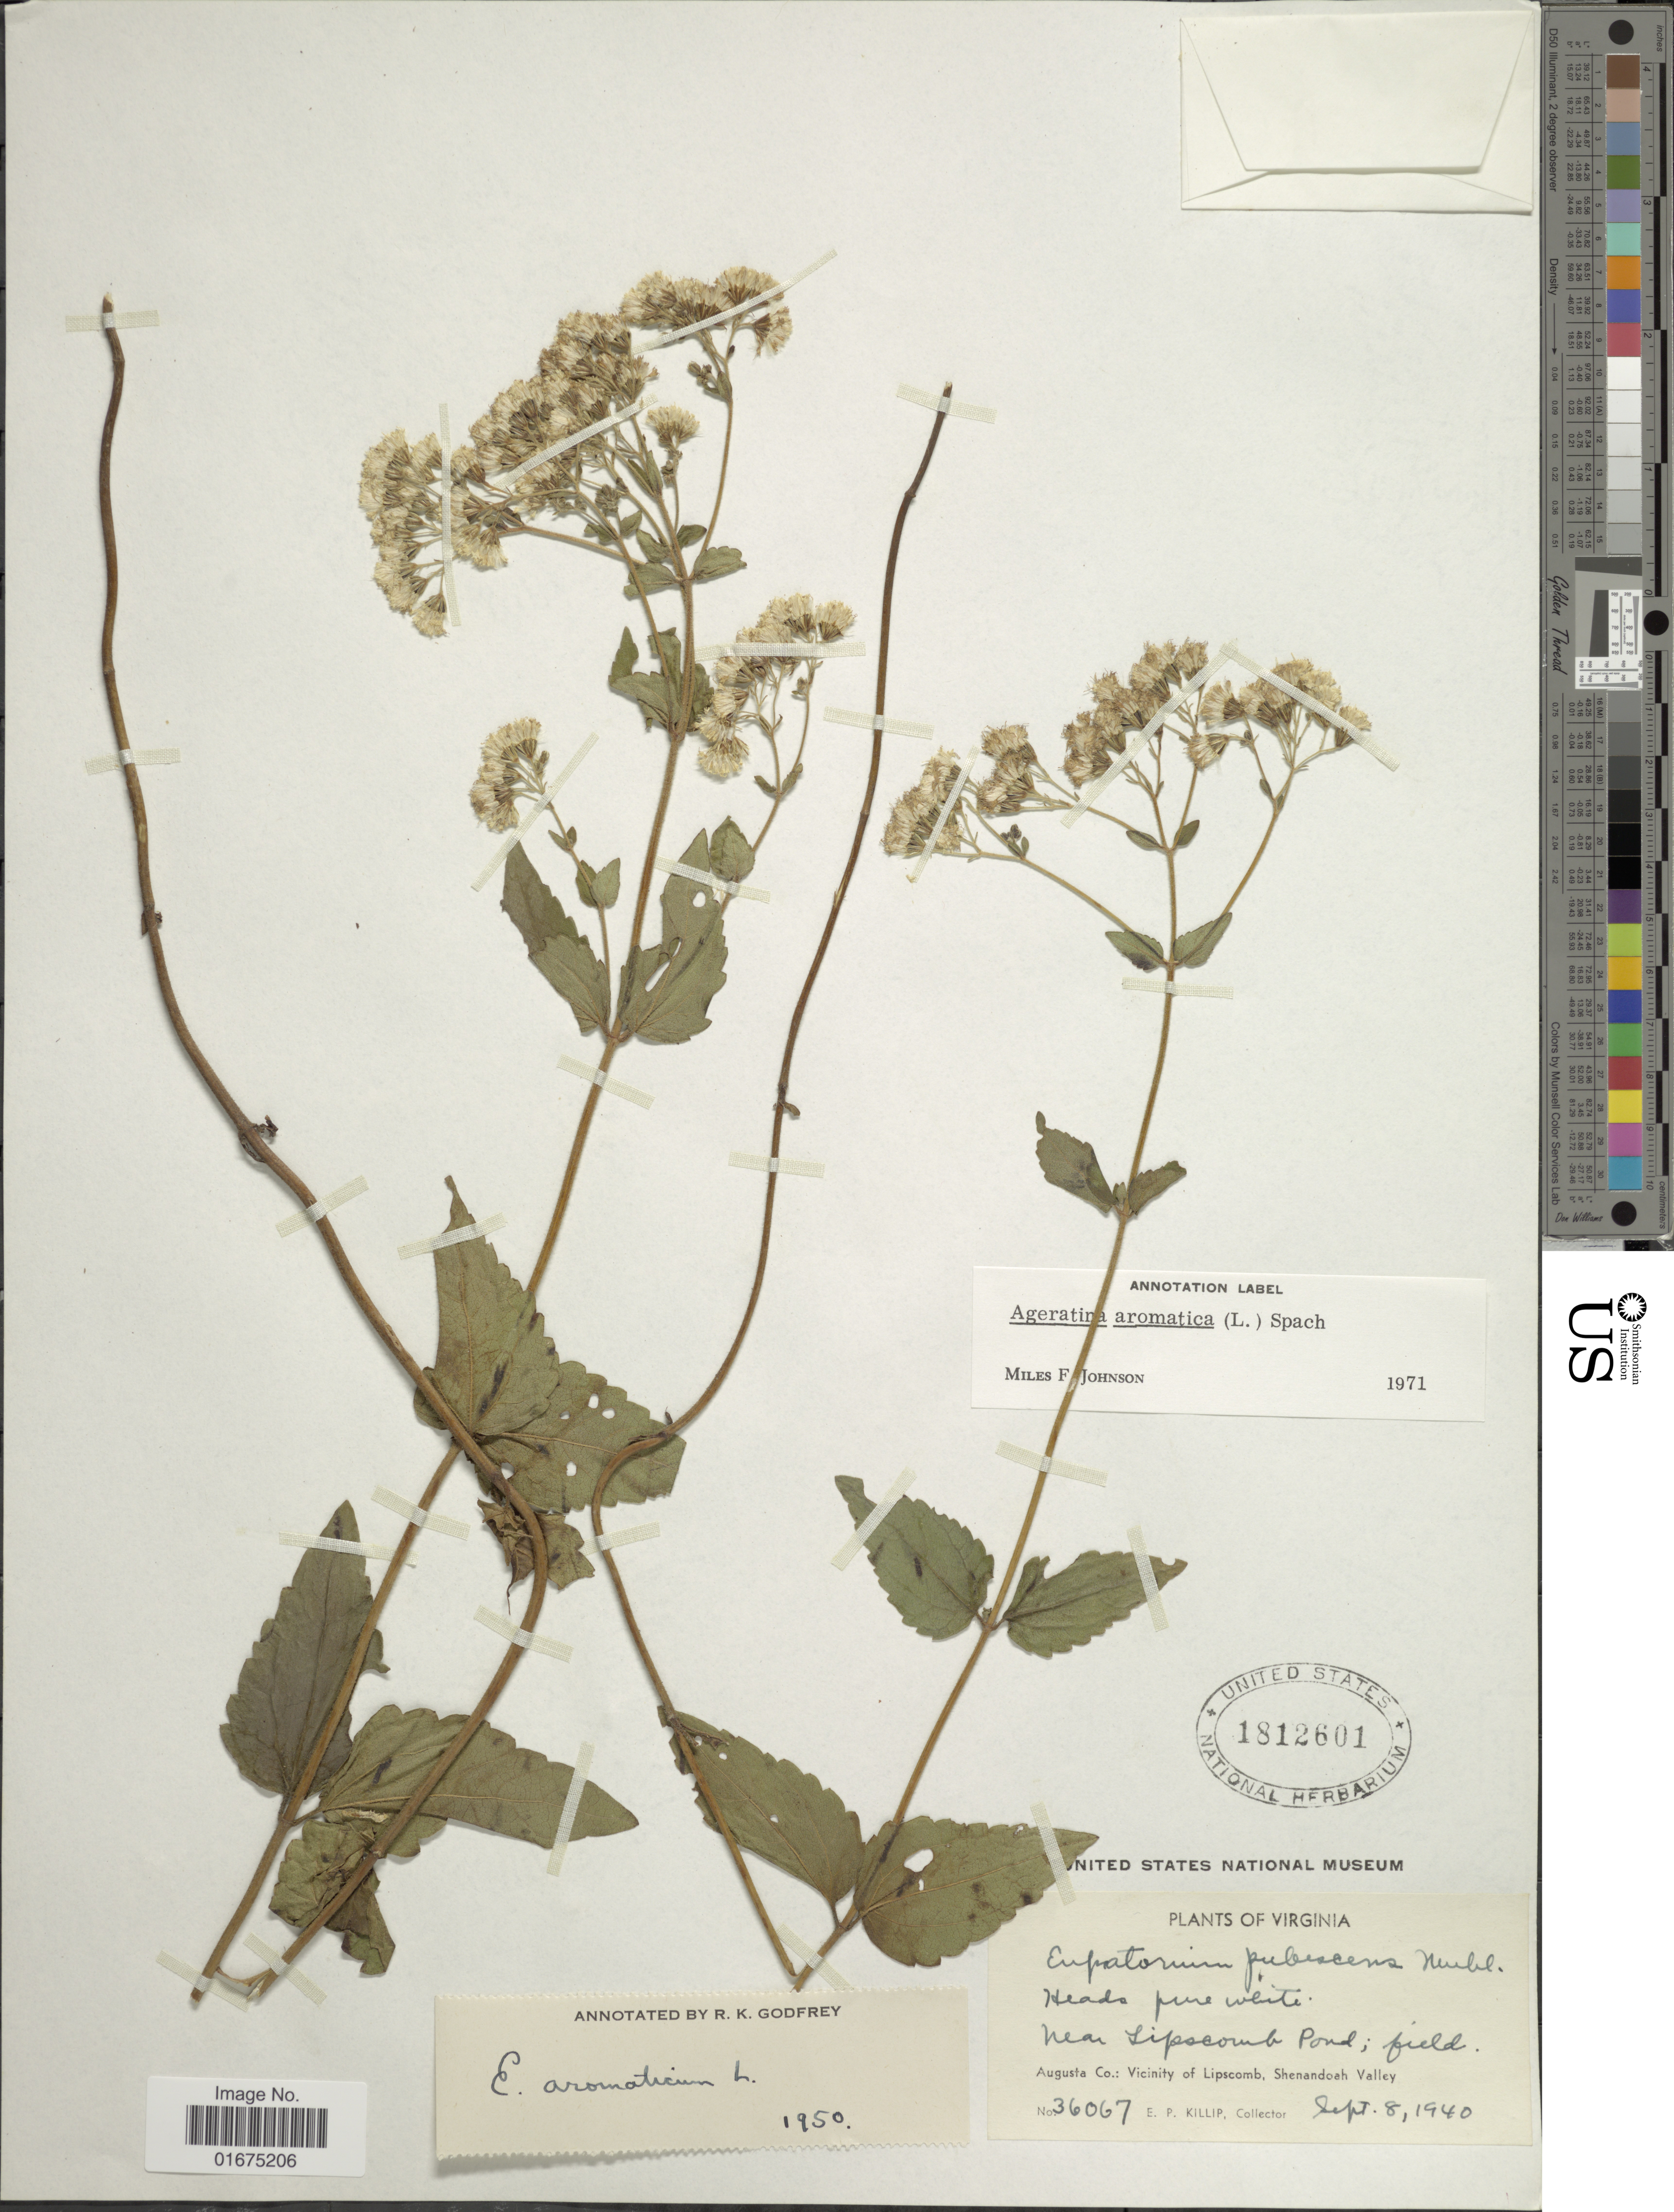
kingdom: Plantae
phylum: Tracheophyta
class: Magnoliopsida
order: Asterales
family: Asteraceae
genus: Ageratina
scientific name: Ageratina aromatica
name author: (L.) Spach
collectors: E. P. Killip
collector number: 36067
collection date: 1940-09-08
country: United States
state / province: Virginia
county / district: Augusta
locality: Near Sipscomb Pond; field, Augusta Co.: Vicinity of Lipscomb, Shenandoah Valley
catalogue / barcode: US 1812601